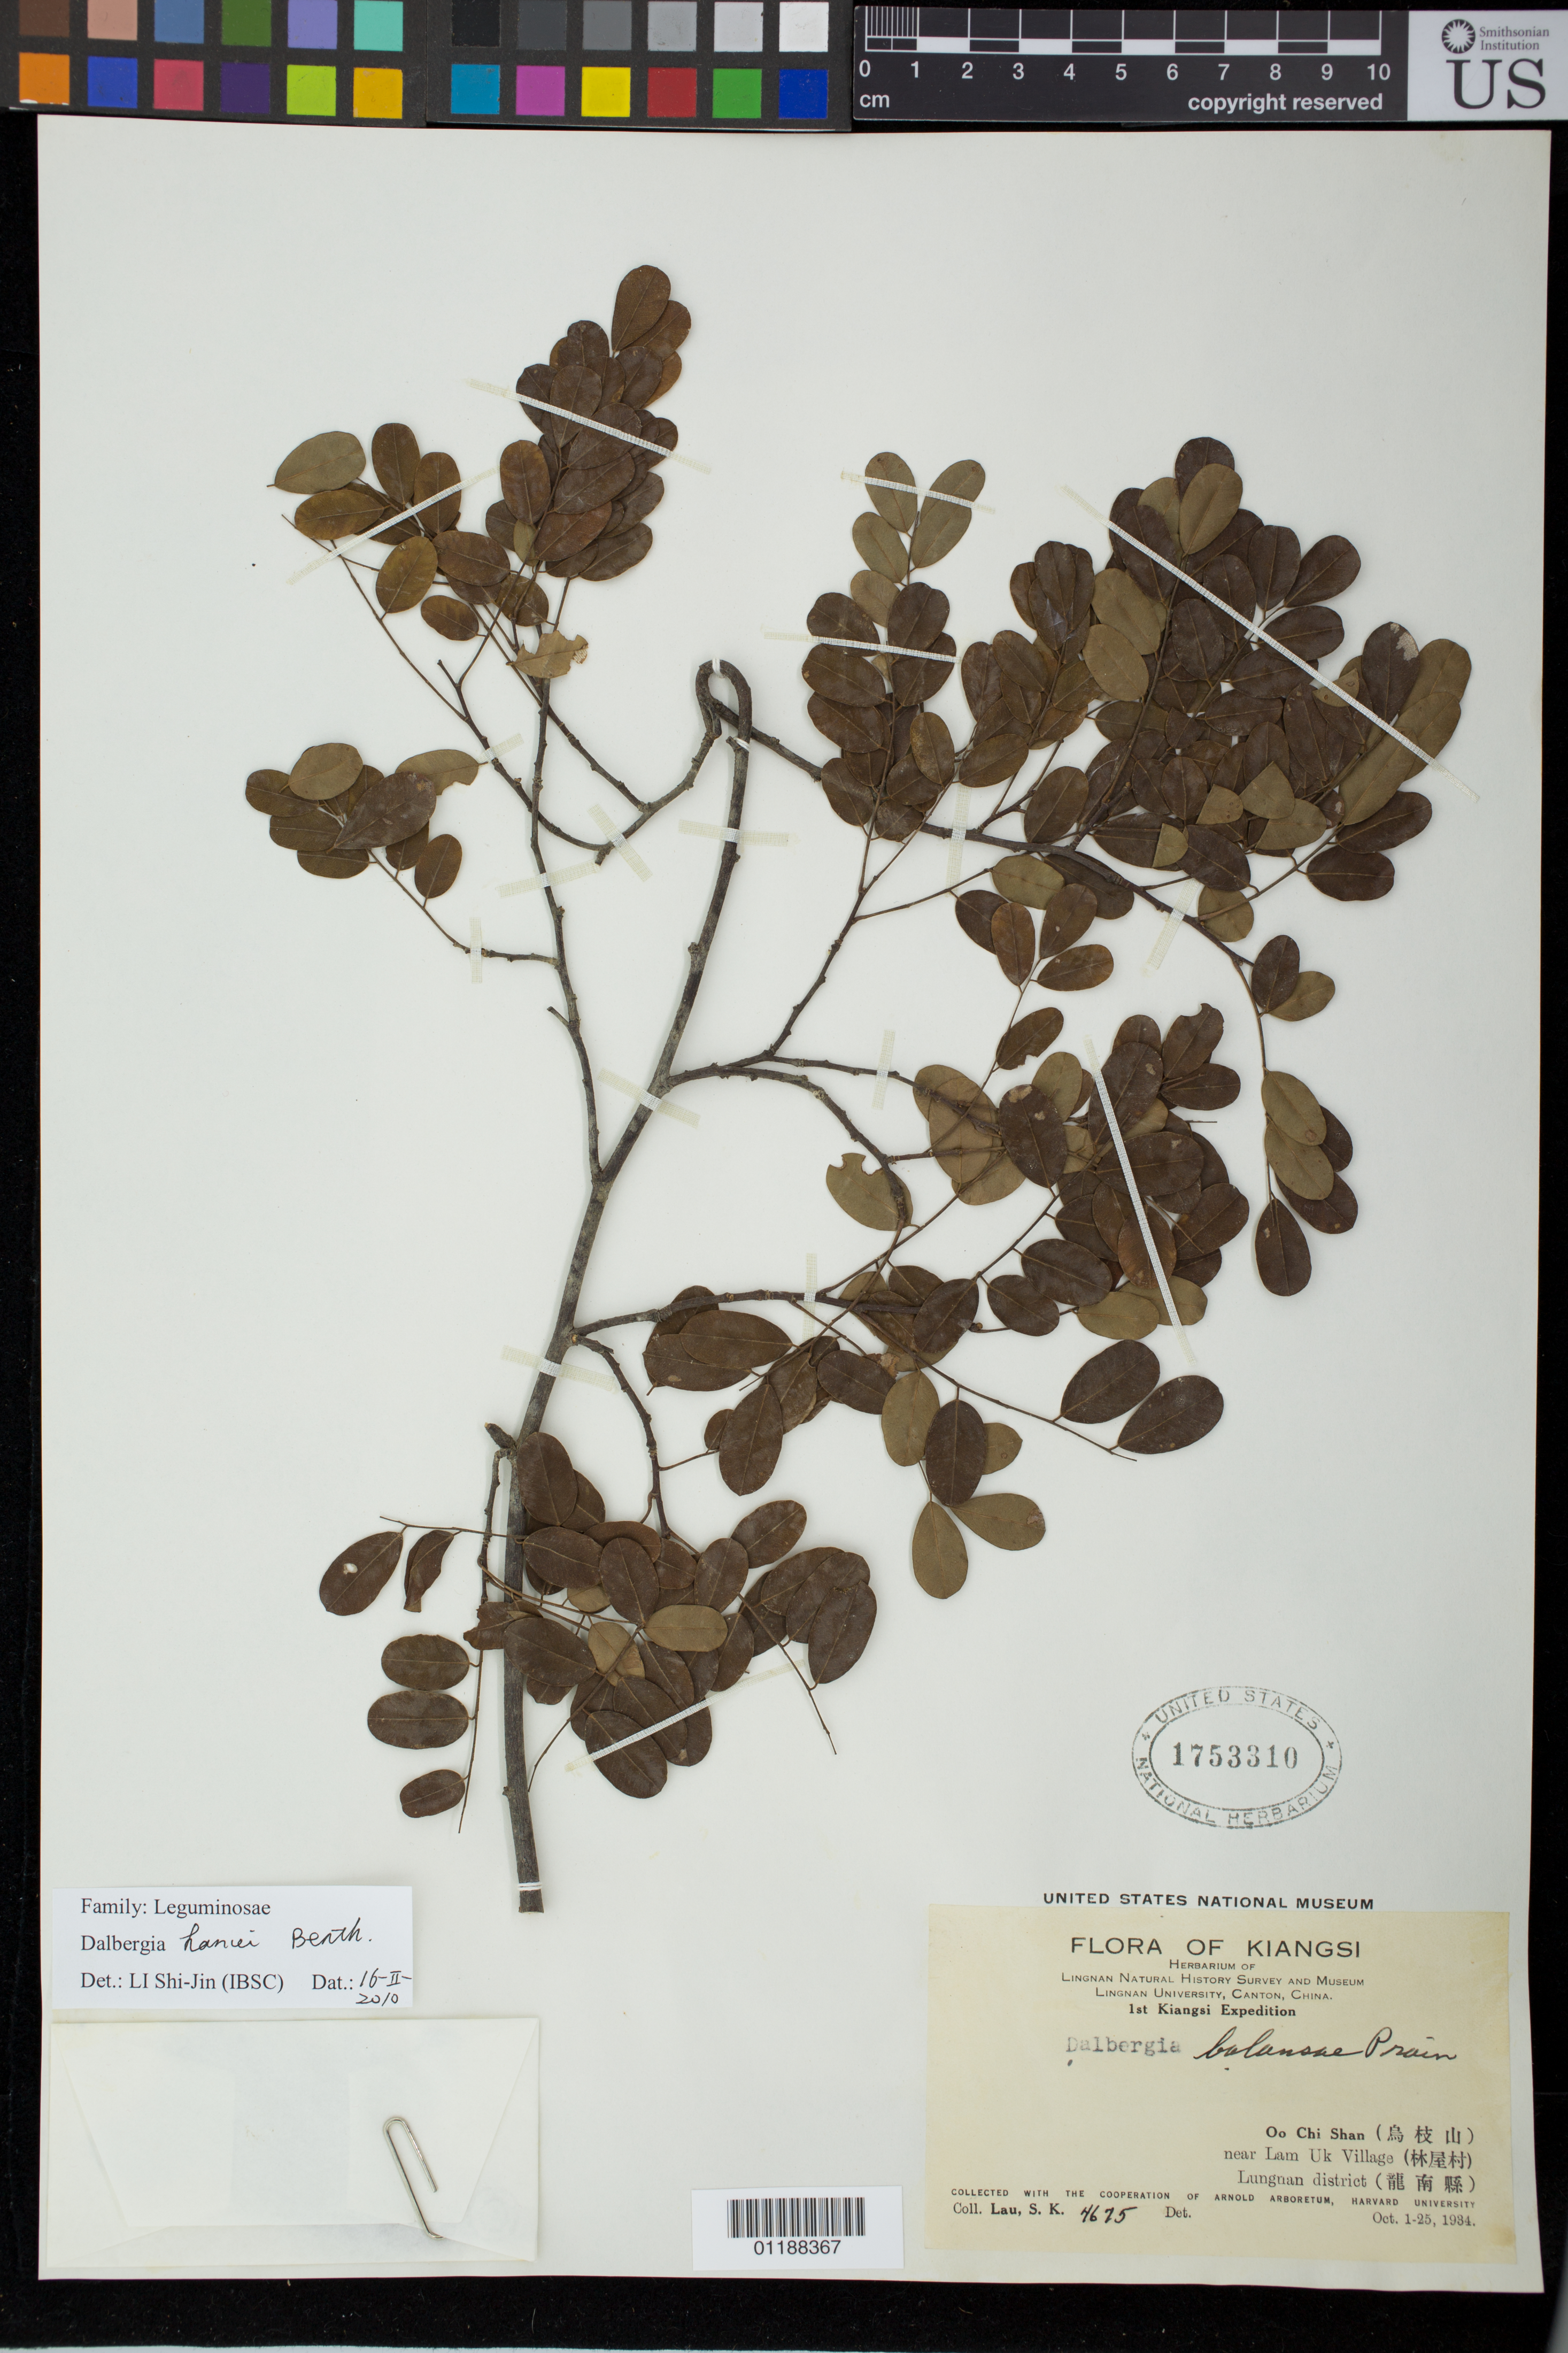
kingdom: Plantae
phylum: Tracheophyta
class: Magnoliopsida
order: Fabales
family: Fabaceae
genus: Dalbergia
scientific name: Dalbergia hancei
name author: Benth.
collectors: S. K. Lau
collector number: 4675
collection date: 1934-10-01/1934-10-25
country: China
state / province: Jiangxi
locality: Oo Chi Shan. near Lam Uk Village. Lungnan District.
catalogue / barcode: US 1753310